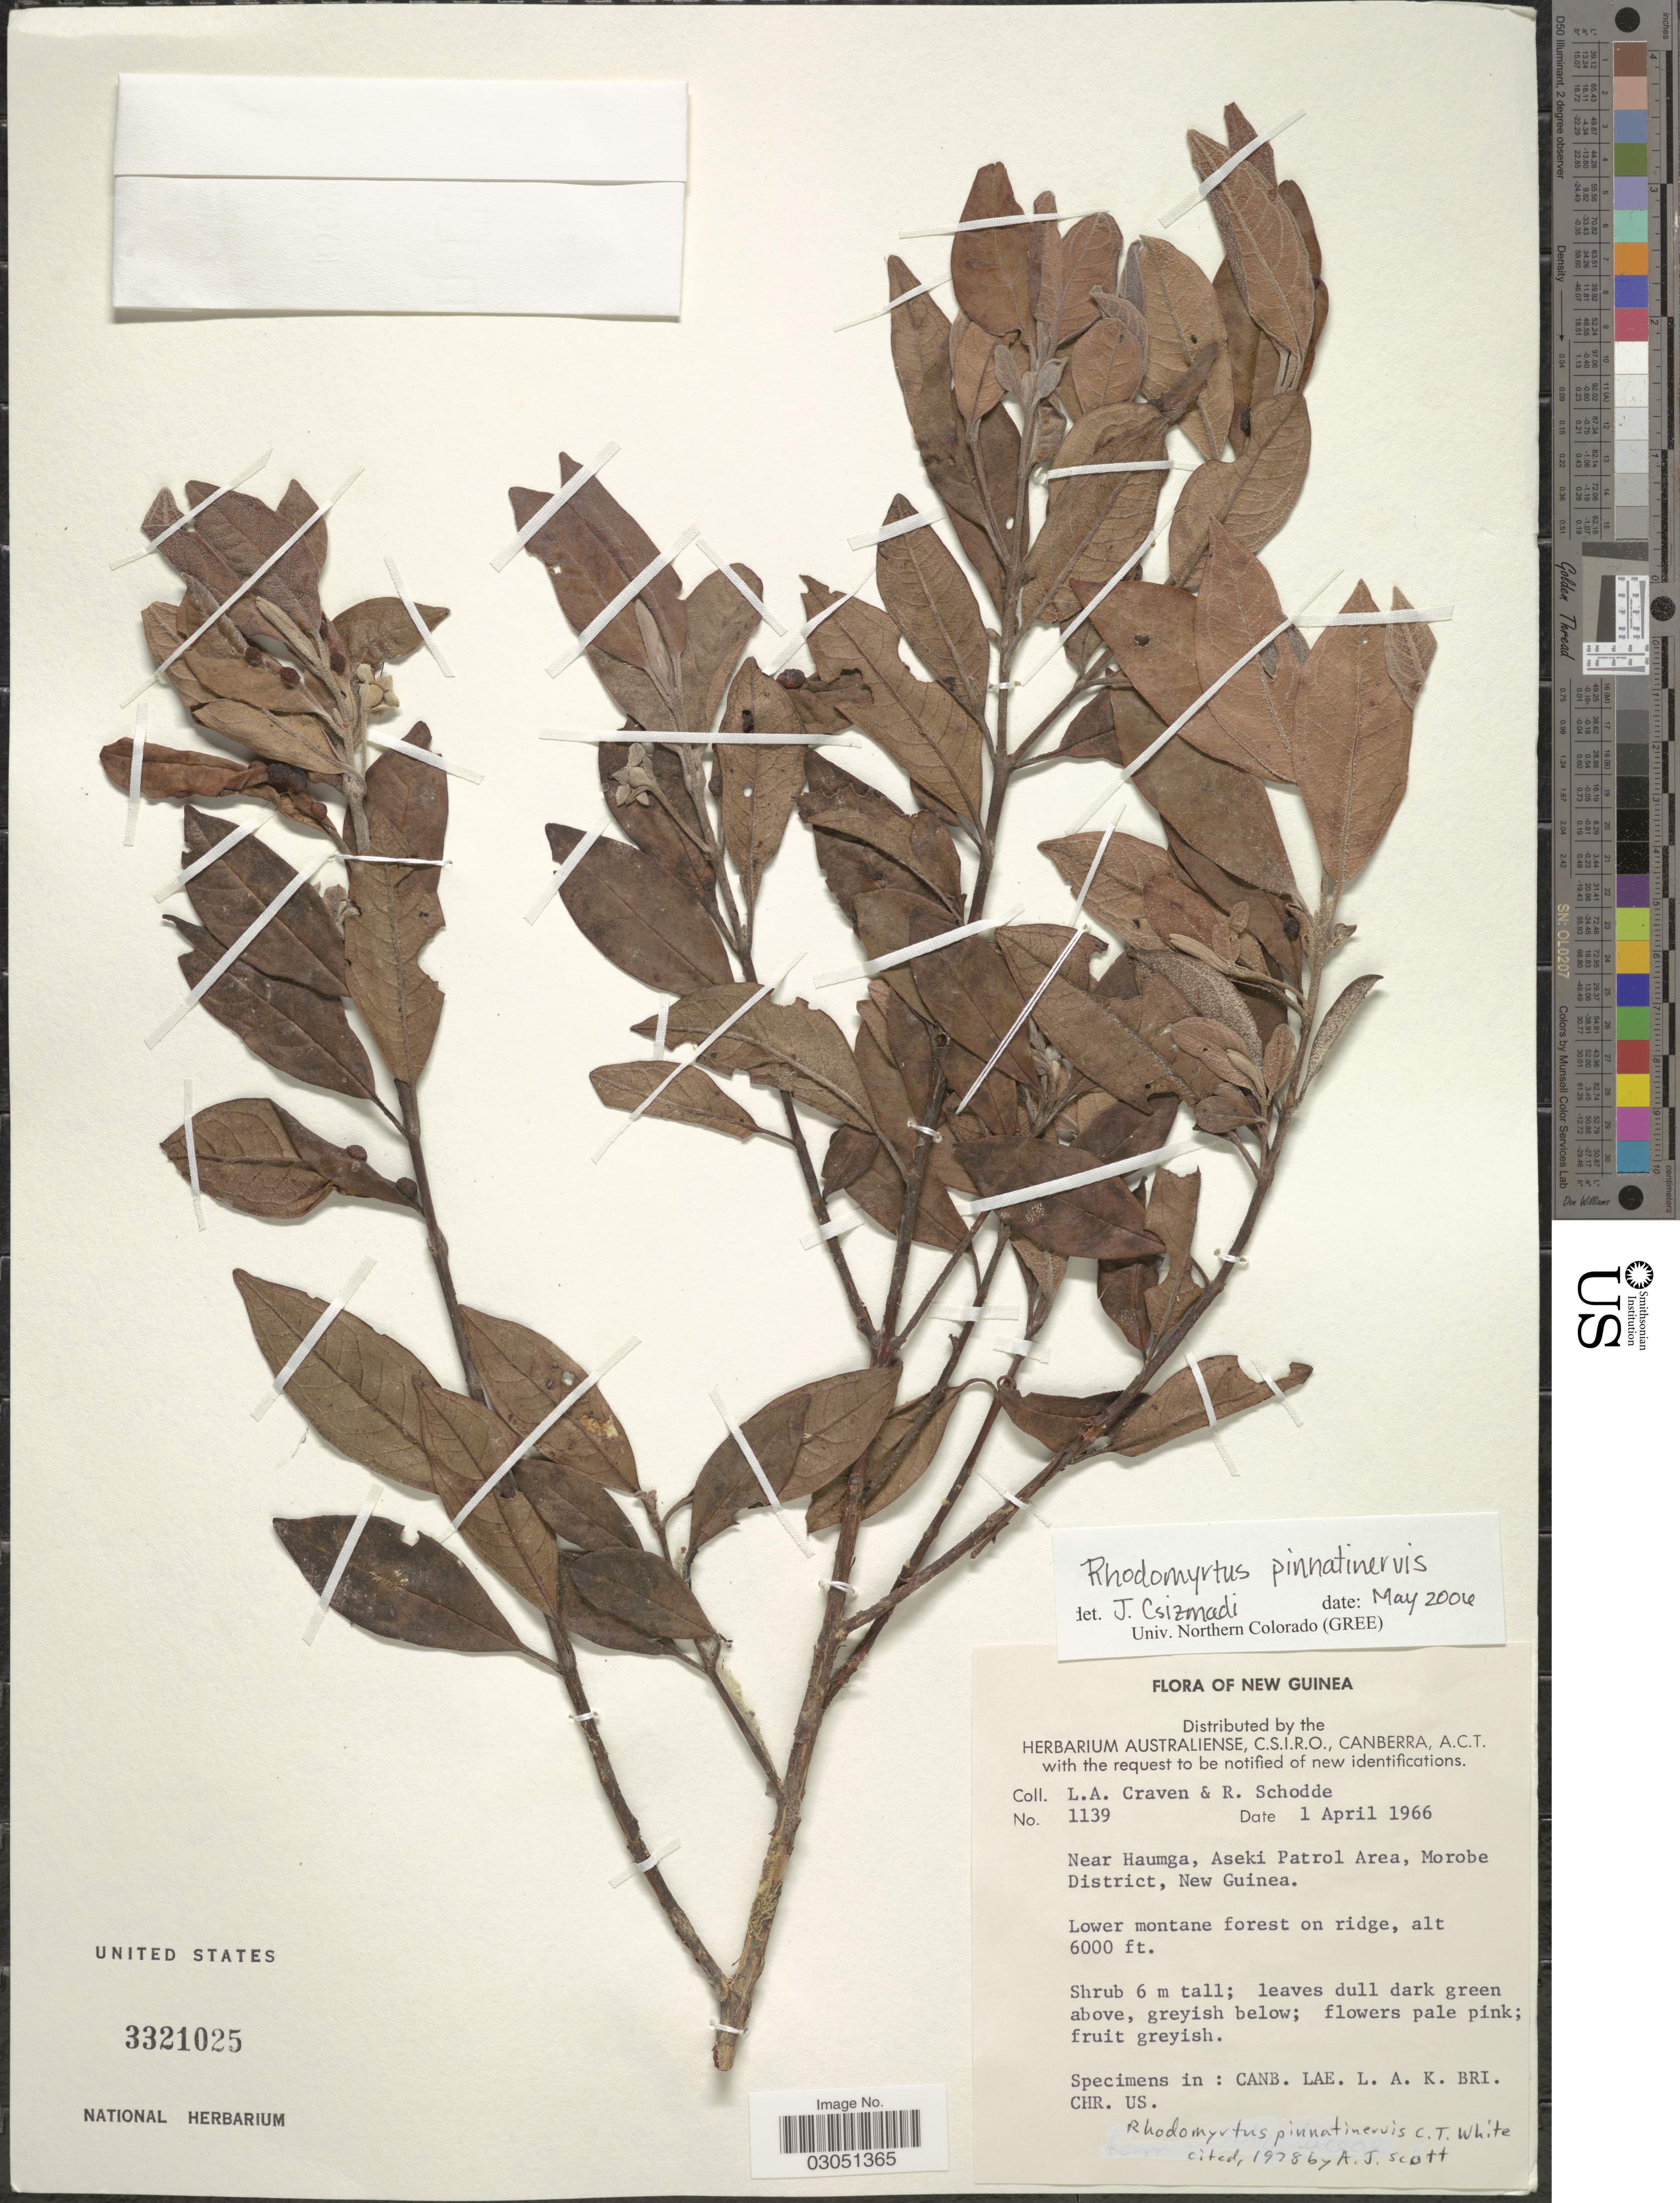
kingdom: Plantae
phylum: Tracheophyta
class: Magnoliopsida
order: Myrtales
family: Myrtaceae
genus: Rhodomyrtus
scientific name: Rhodomyrtus pinnatinervis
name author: C.T. White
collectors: L. A. Craven & R. Schodde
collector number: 1139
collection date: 1966-04-01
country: Papua New Guinea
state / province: Morobe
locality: New Guinea, Near Haumga, Aseki Patrol Area, Morobe District, New Guinea.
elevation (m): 1829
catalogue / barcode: US 3321025